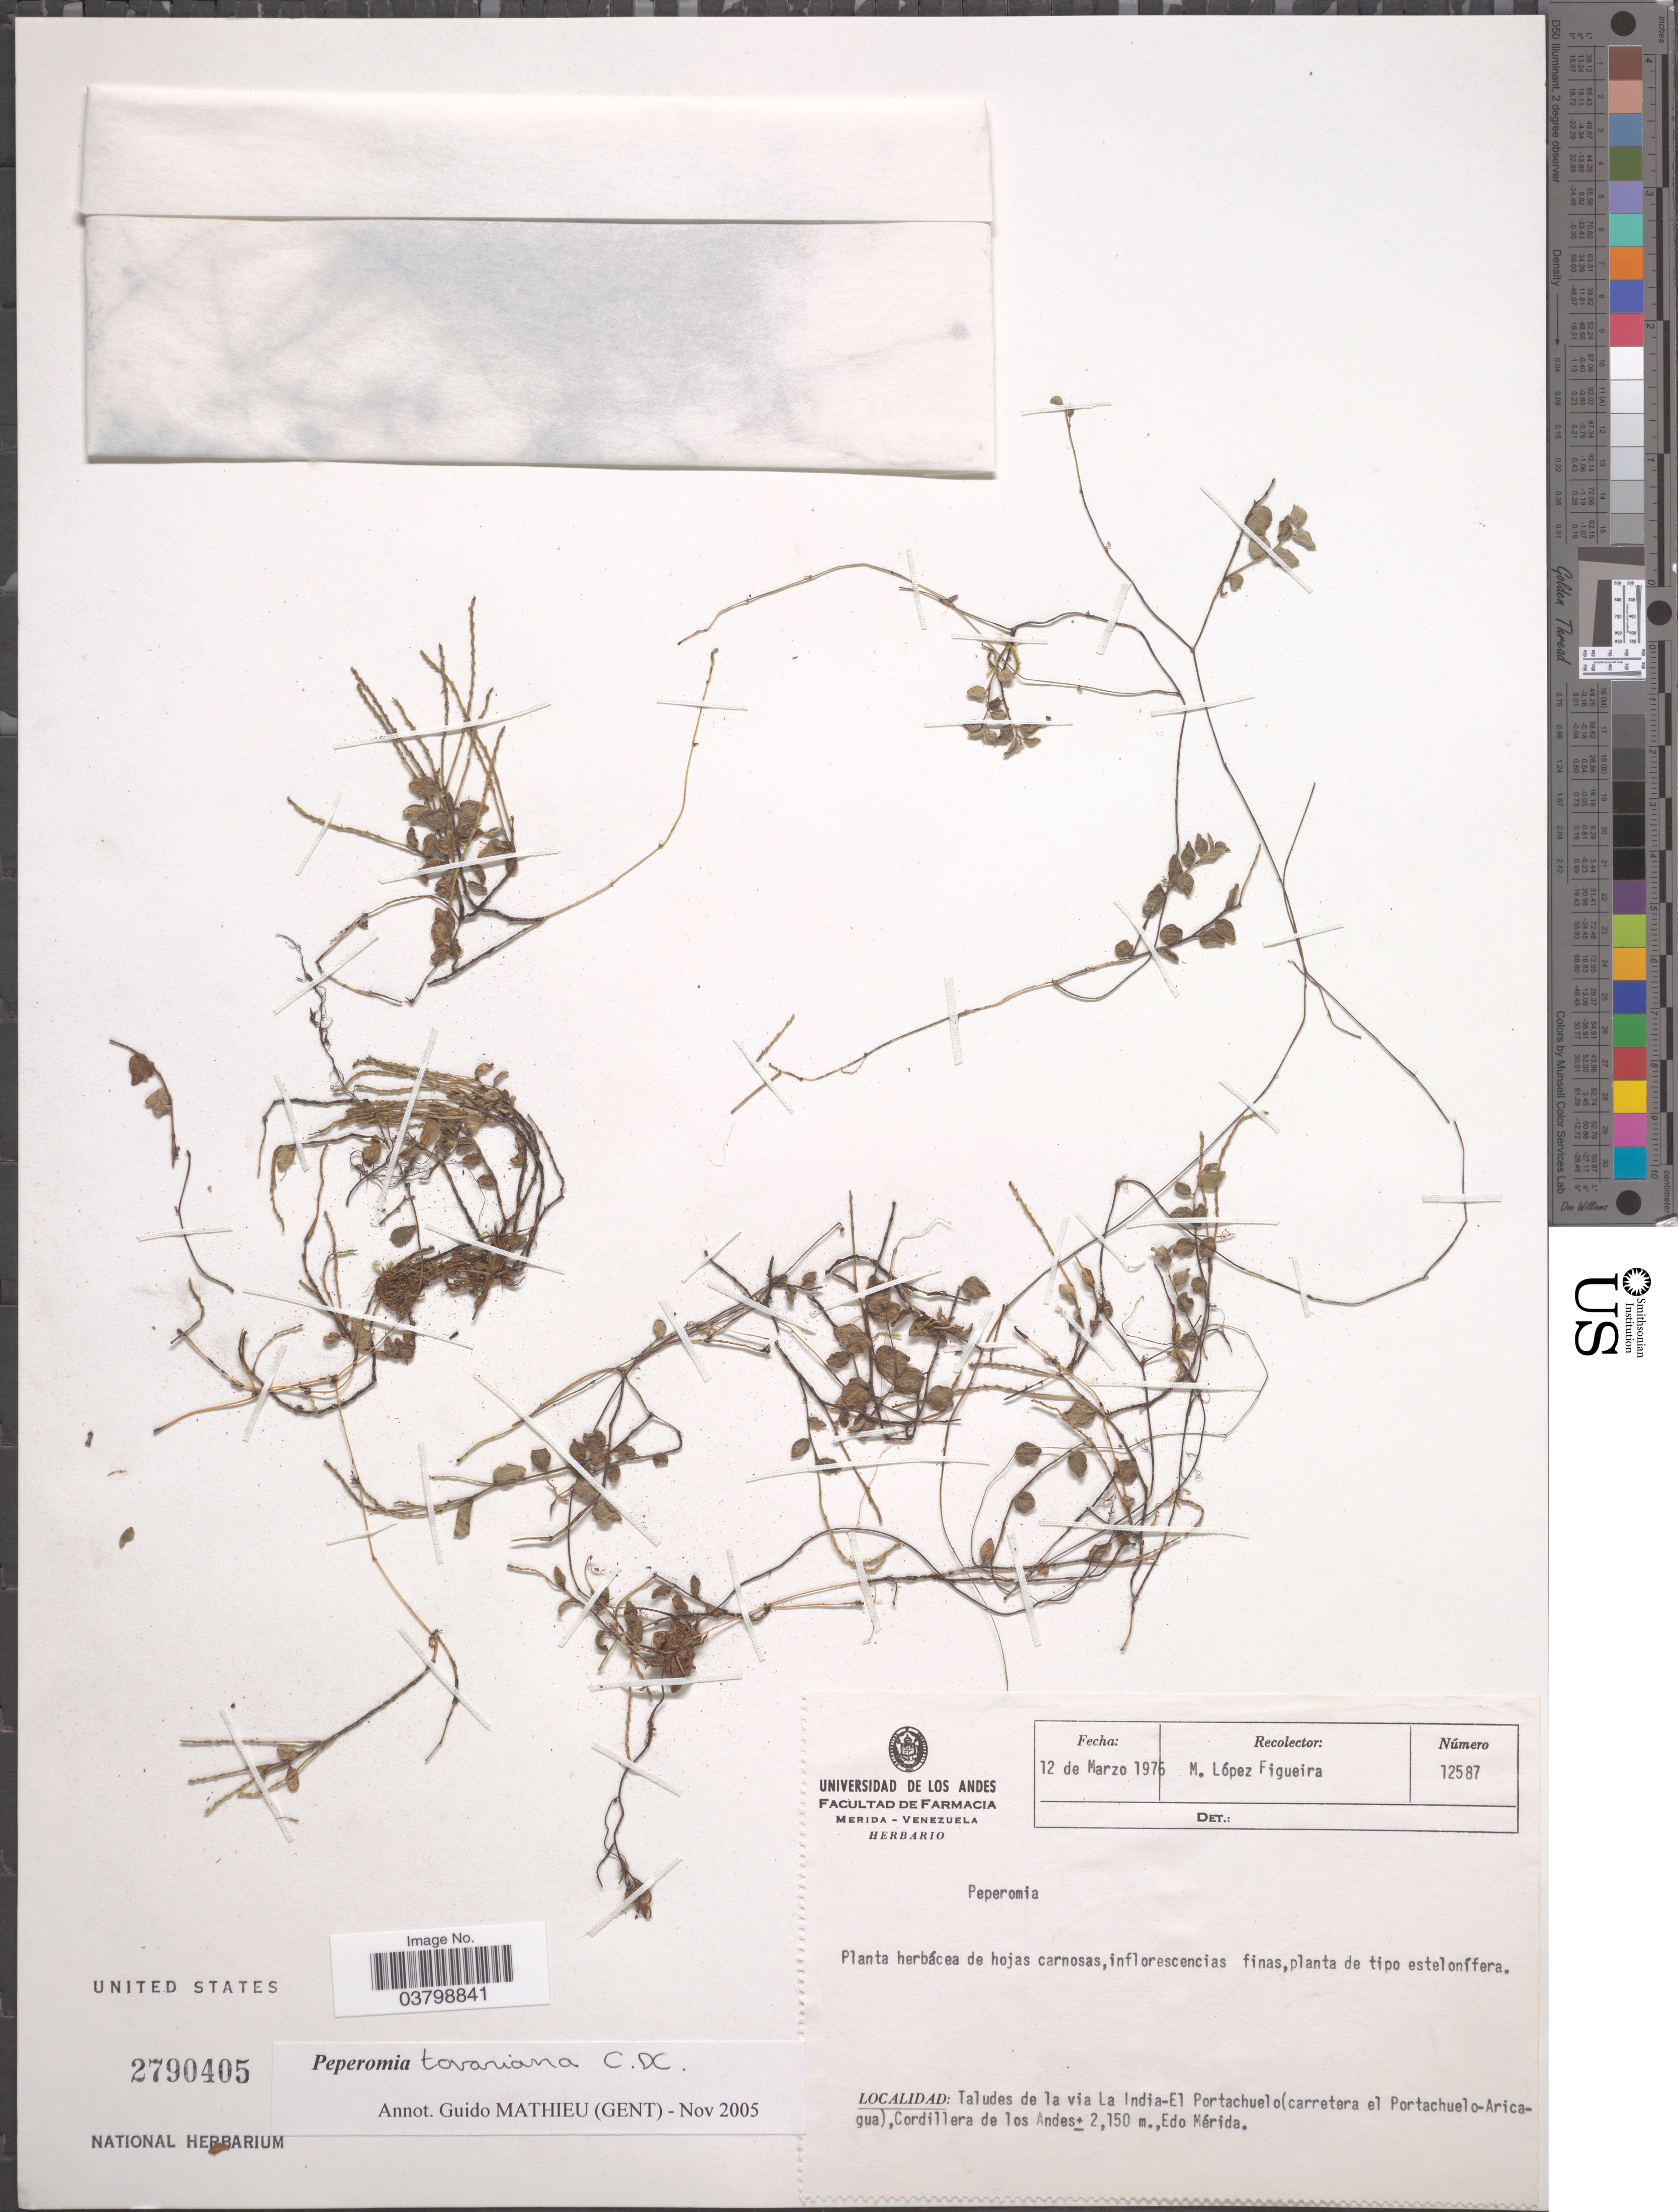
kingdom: Plantae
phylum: Tracheophyta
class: Magnoliopsida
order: Piperales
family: Piperaceae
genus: Peperomia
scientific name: Peperomia tovariana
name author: C. DC.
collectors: M. López-Figueira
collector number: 12587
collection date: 1975-03-12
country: Venezuela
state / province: Merida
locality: Taludes de la via La India-El Portachuelo (carretera el Portachuelo-Aricagua), Cordillera de los Andes.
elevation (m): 2150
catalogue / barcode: US 2790405